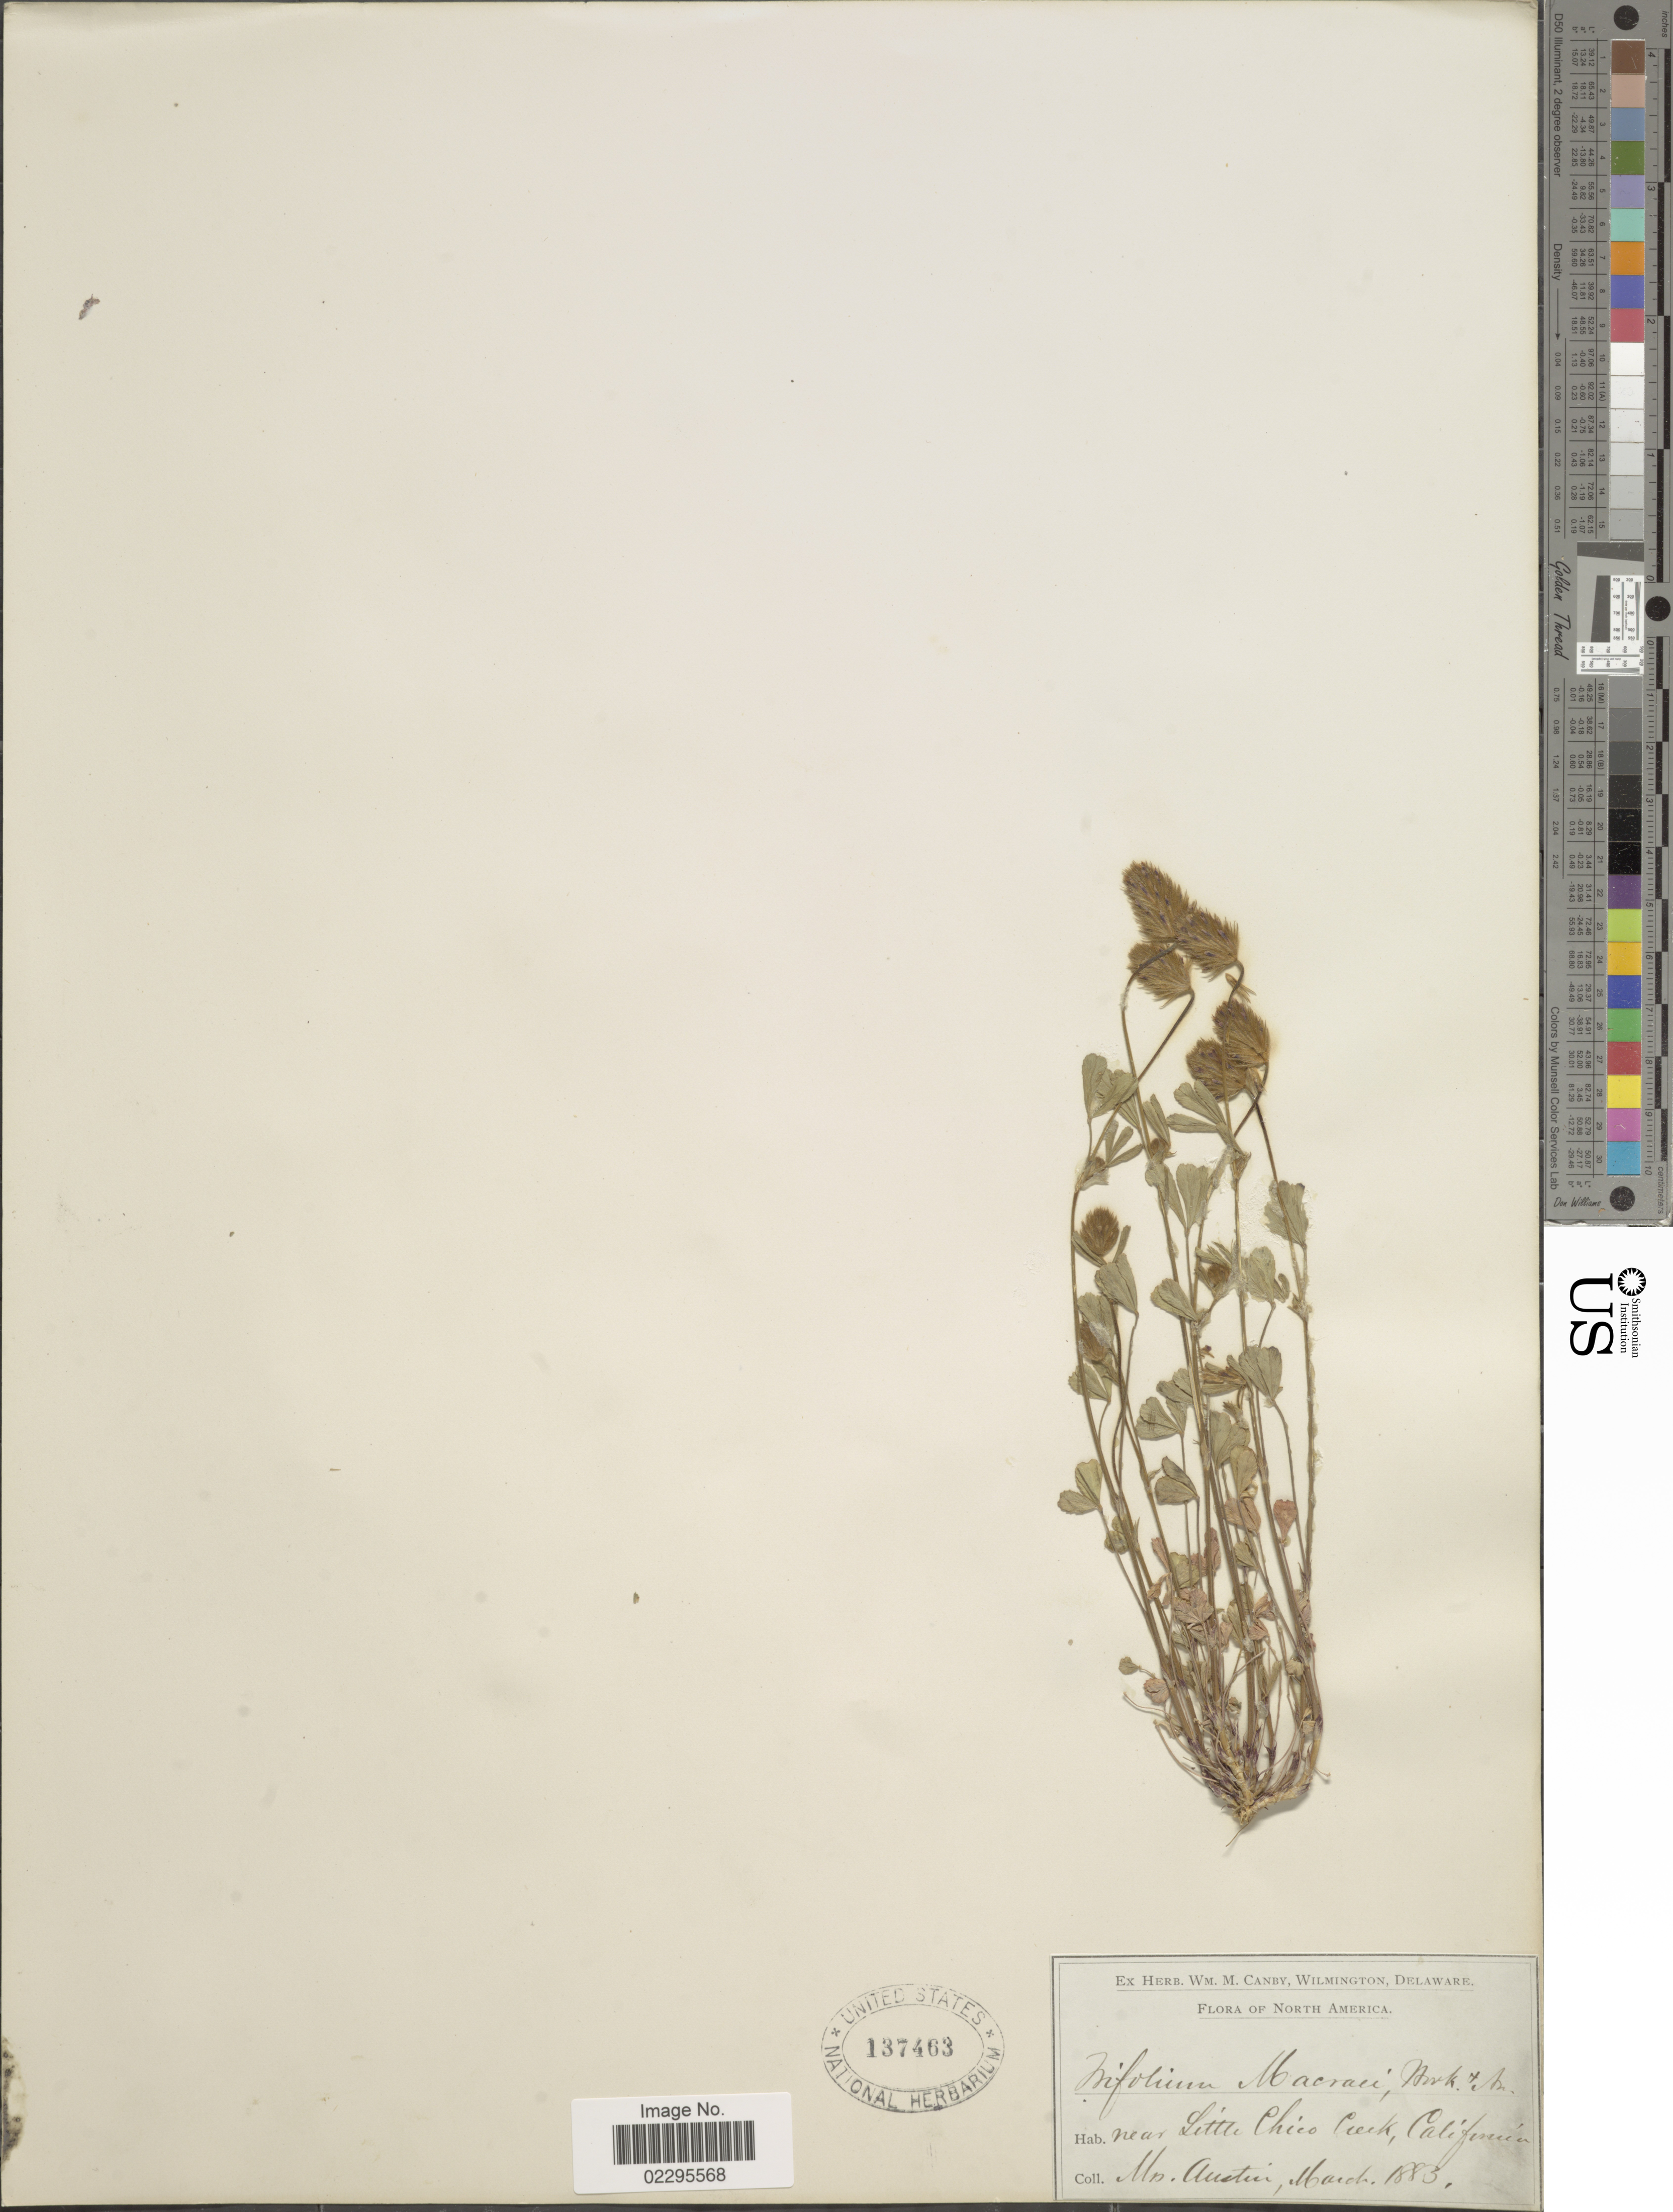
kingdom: Plantae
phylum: Tracheophyta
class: Magnoliopsida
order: Fabales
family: Fabaceae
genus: Trifolium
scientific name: Trifolium albopurpureum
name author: Torr. & A. Gray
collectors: Austin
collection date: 1883-03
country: United States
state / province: California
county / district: Butte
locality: Near Little Chico Creek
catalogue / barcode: US 137463